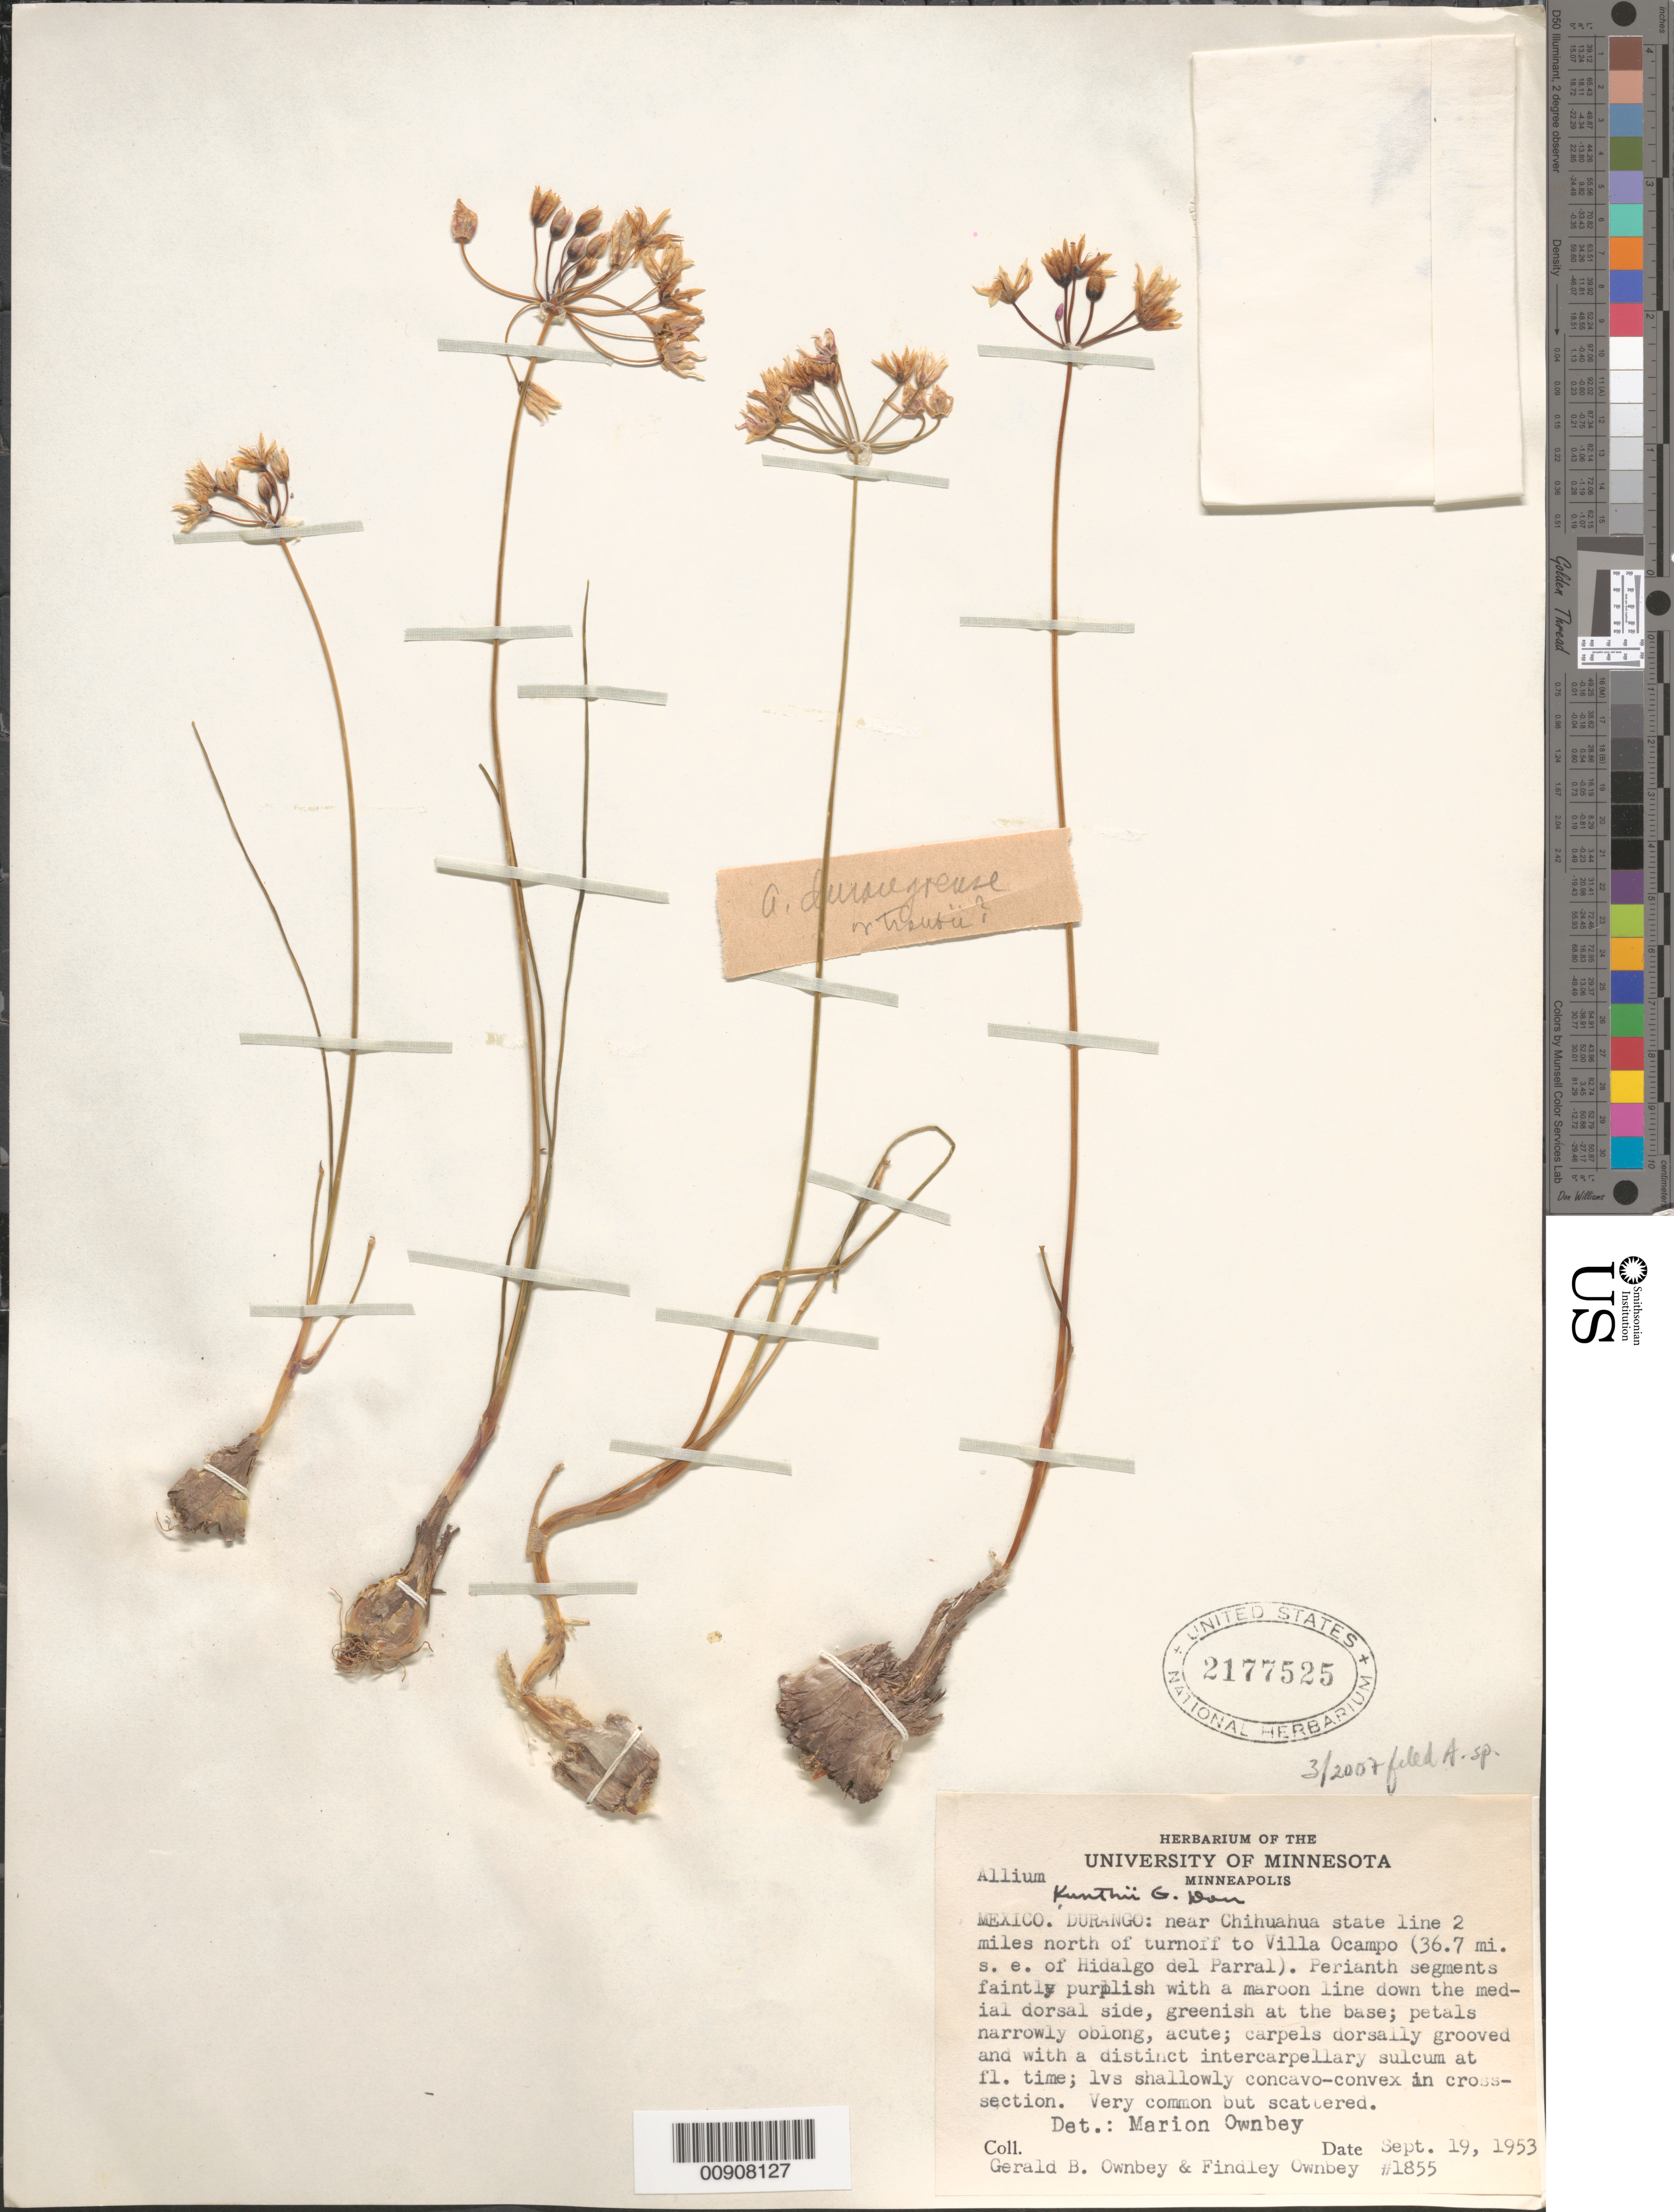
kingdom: Plantae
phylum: Tracheophyta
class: Liliopsida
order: Asparagales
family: Amaryllidaceae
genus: Allium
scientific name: Allium sp.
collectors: G. B. Ownbey & F. Ownbey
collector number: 1855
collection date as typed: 19 Sep 1953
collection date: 1953-09-19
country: Mexico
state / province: Durango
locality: Durango: near Chihuahua state line 2 miles north of turnoff to Villa Ocampo (36.7 mi. SE of Hidalgo del Parral).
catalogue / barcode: US 2177525